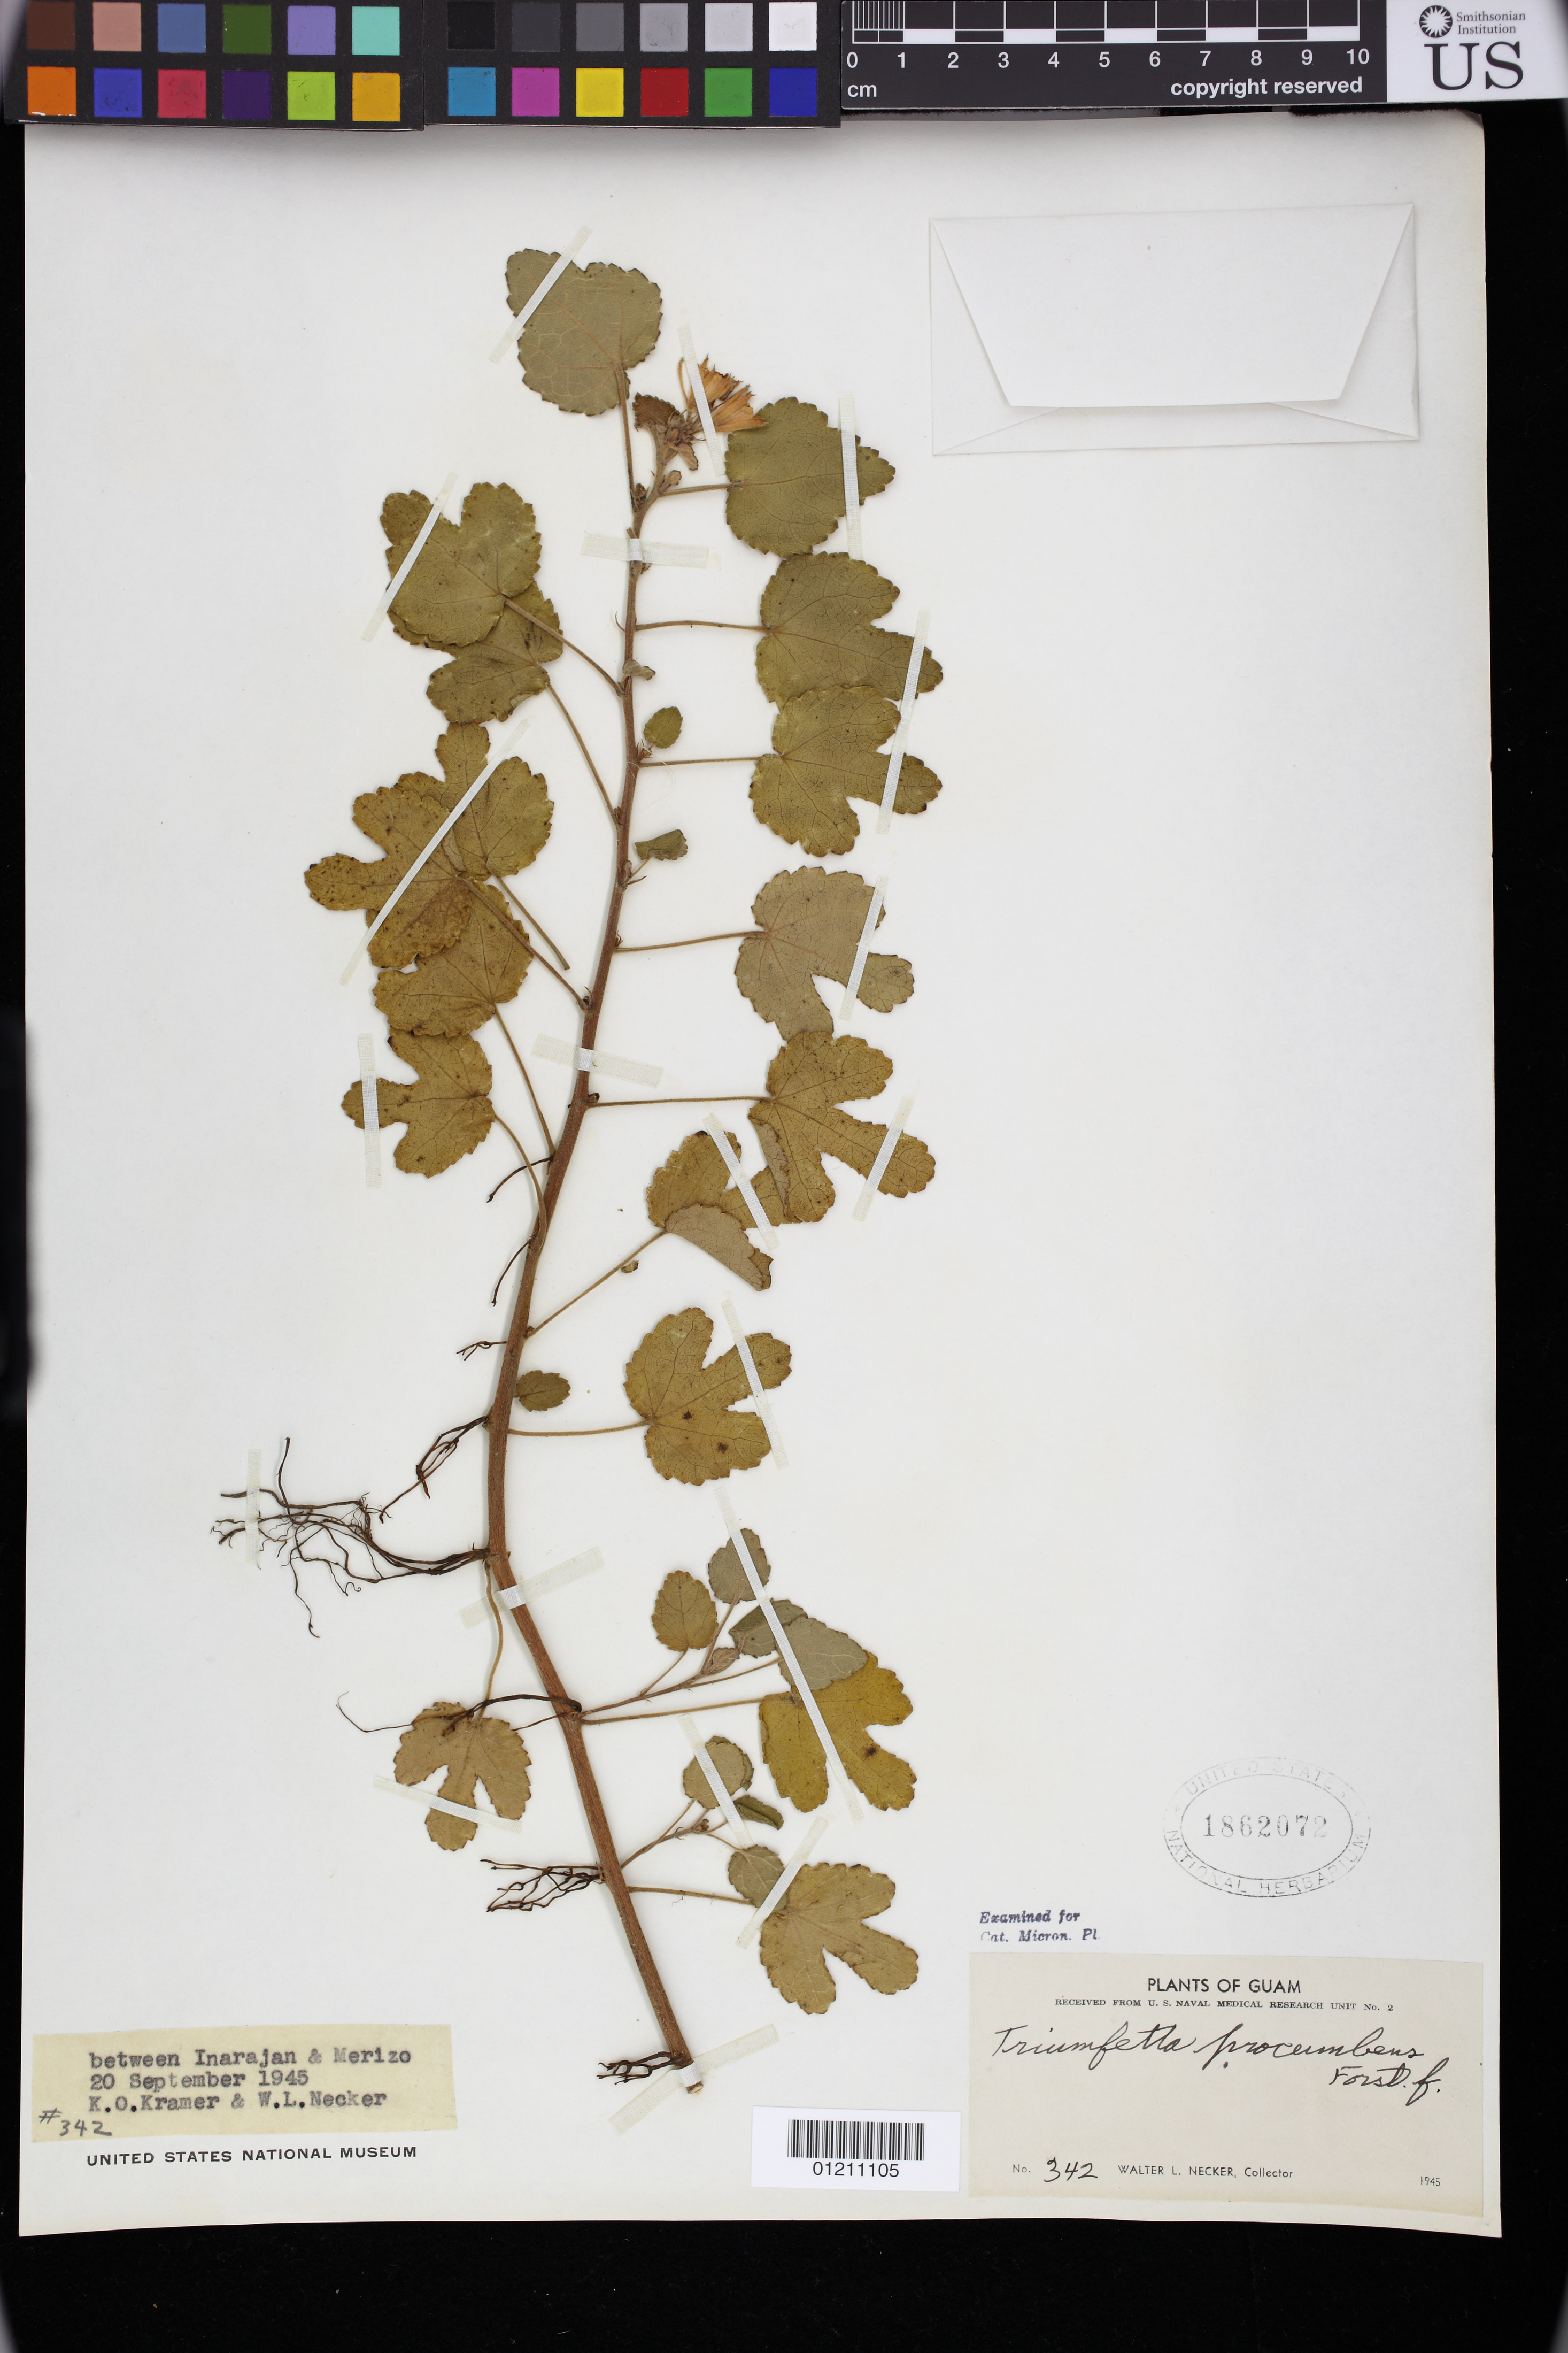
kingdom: Plantae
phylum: Tracheophyta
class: Magnoliopsida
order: Malvales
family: Malvaceae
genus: Triumfetta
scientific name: Triumfetta procumbens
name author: G. Forst.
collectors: W. L. Necker & K. O. Kramer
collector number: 342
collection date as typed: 20 Sep 1945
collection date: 1945-09-20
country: Guam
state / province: Inarajan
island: Guam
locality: Guam: between Inarajan & Merizo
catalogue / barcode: US 1862072